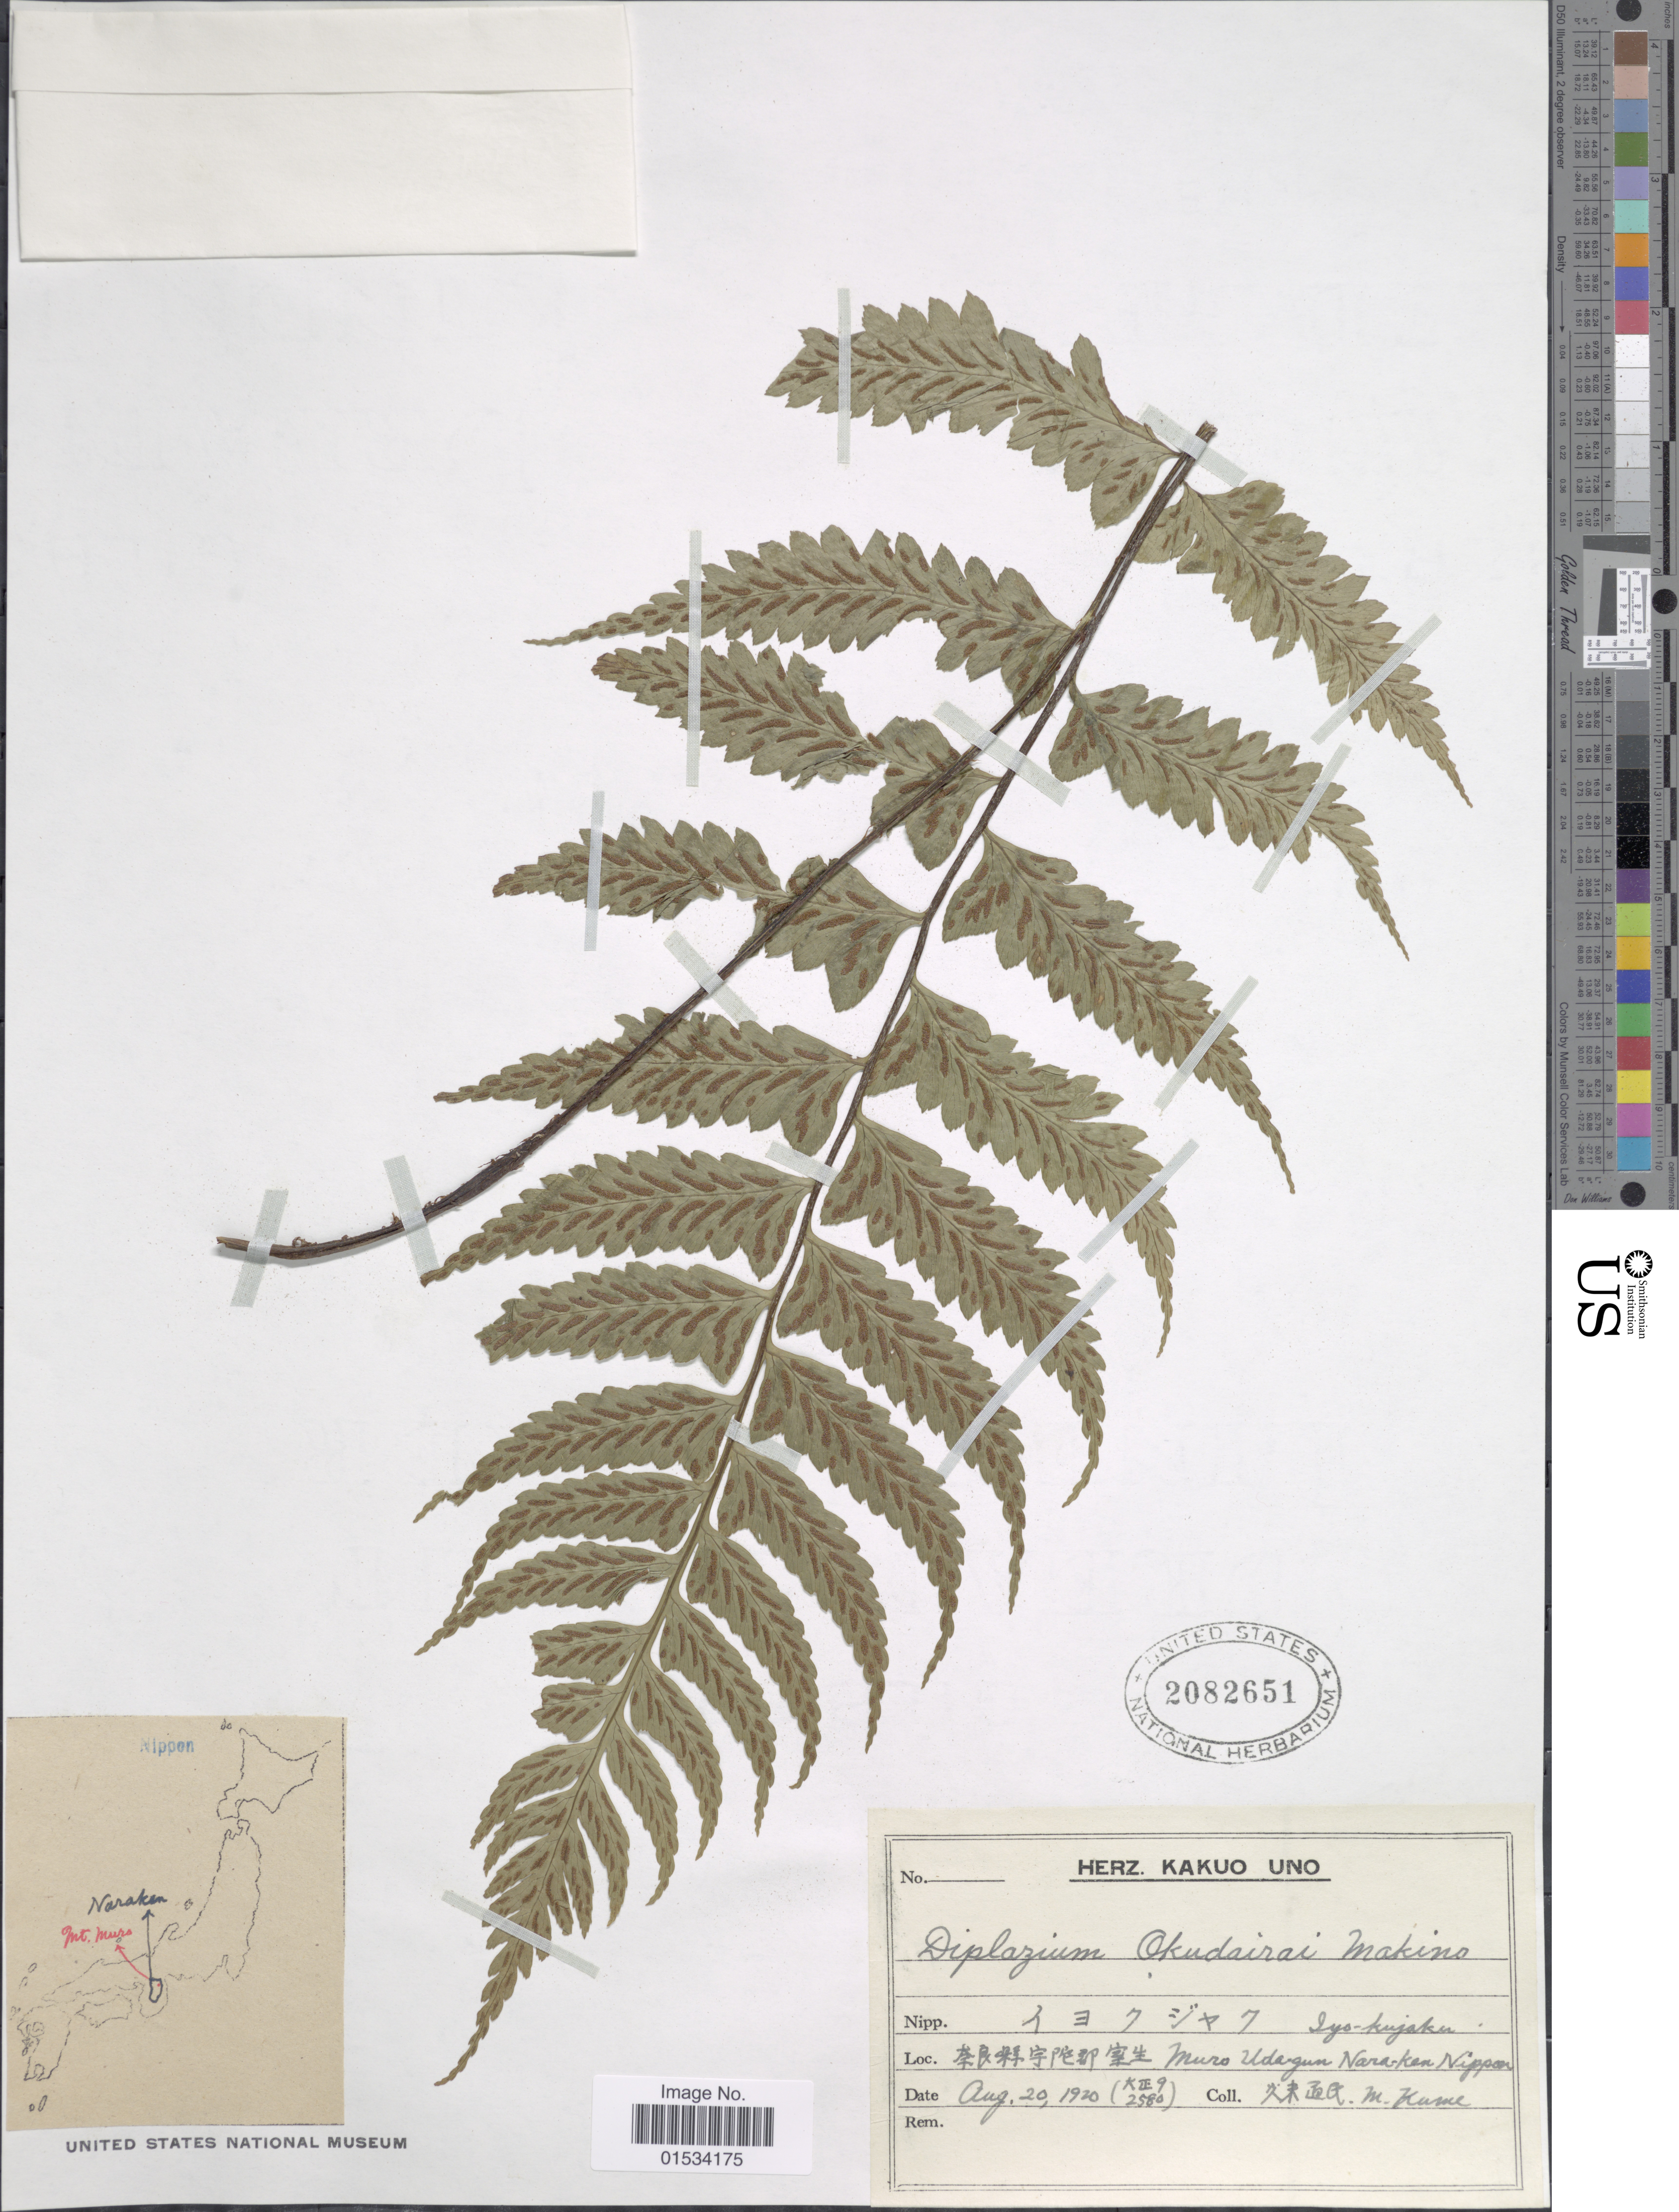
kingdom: Plantae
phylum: Tracheophyta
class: Polypodiopsida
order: Polypodiales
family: Athyriaceae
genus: Diplazium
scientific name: Diplazium okudairai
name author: Makino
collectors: M. Kume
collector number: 2580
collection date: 1920-08-20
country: Japan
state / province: Nara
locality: Muro Uda-gun Nara-ken Nippon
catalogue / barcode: US 2082651